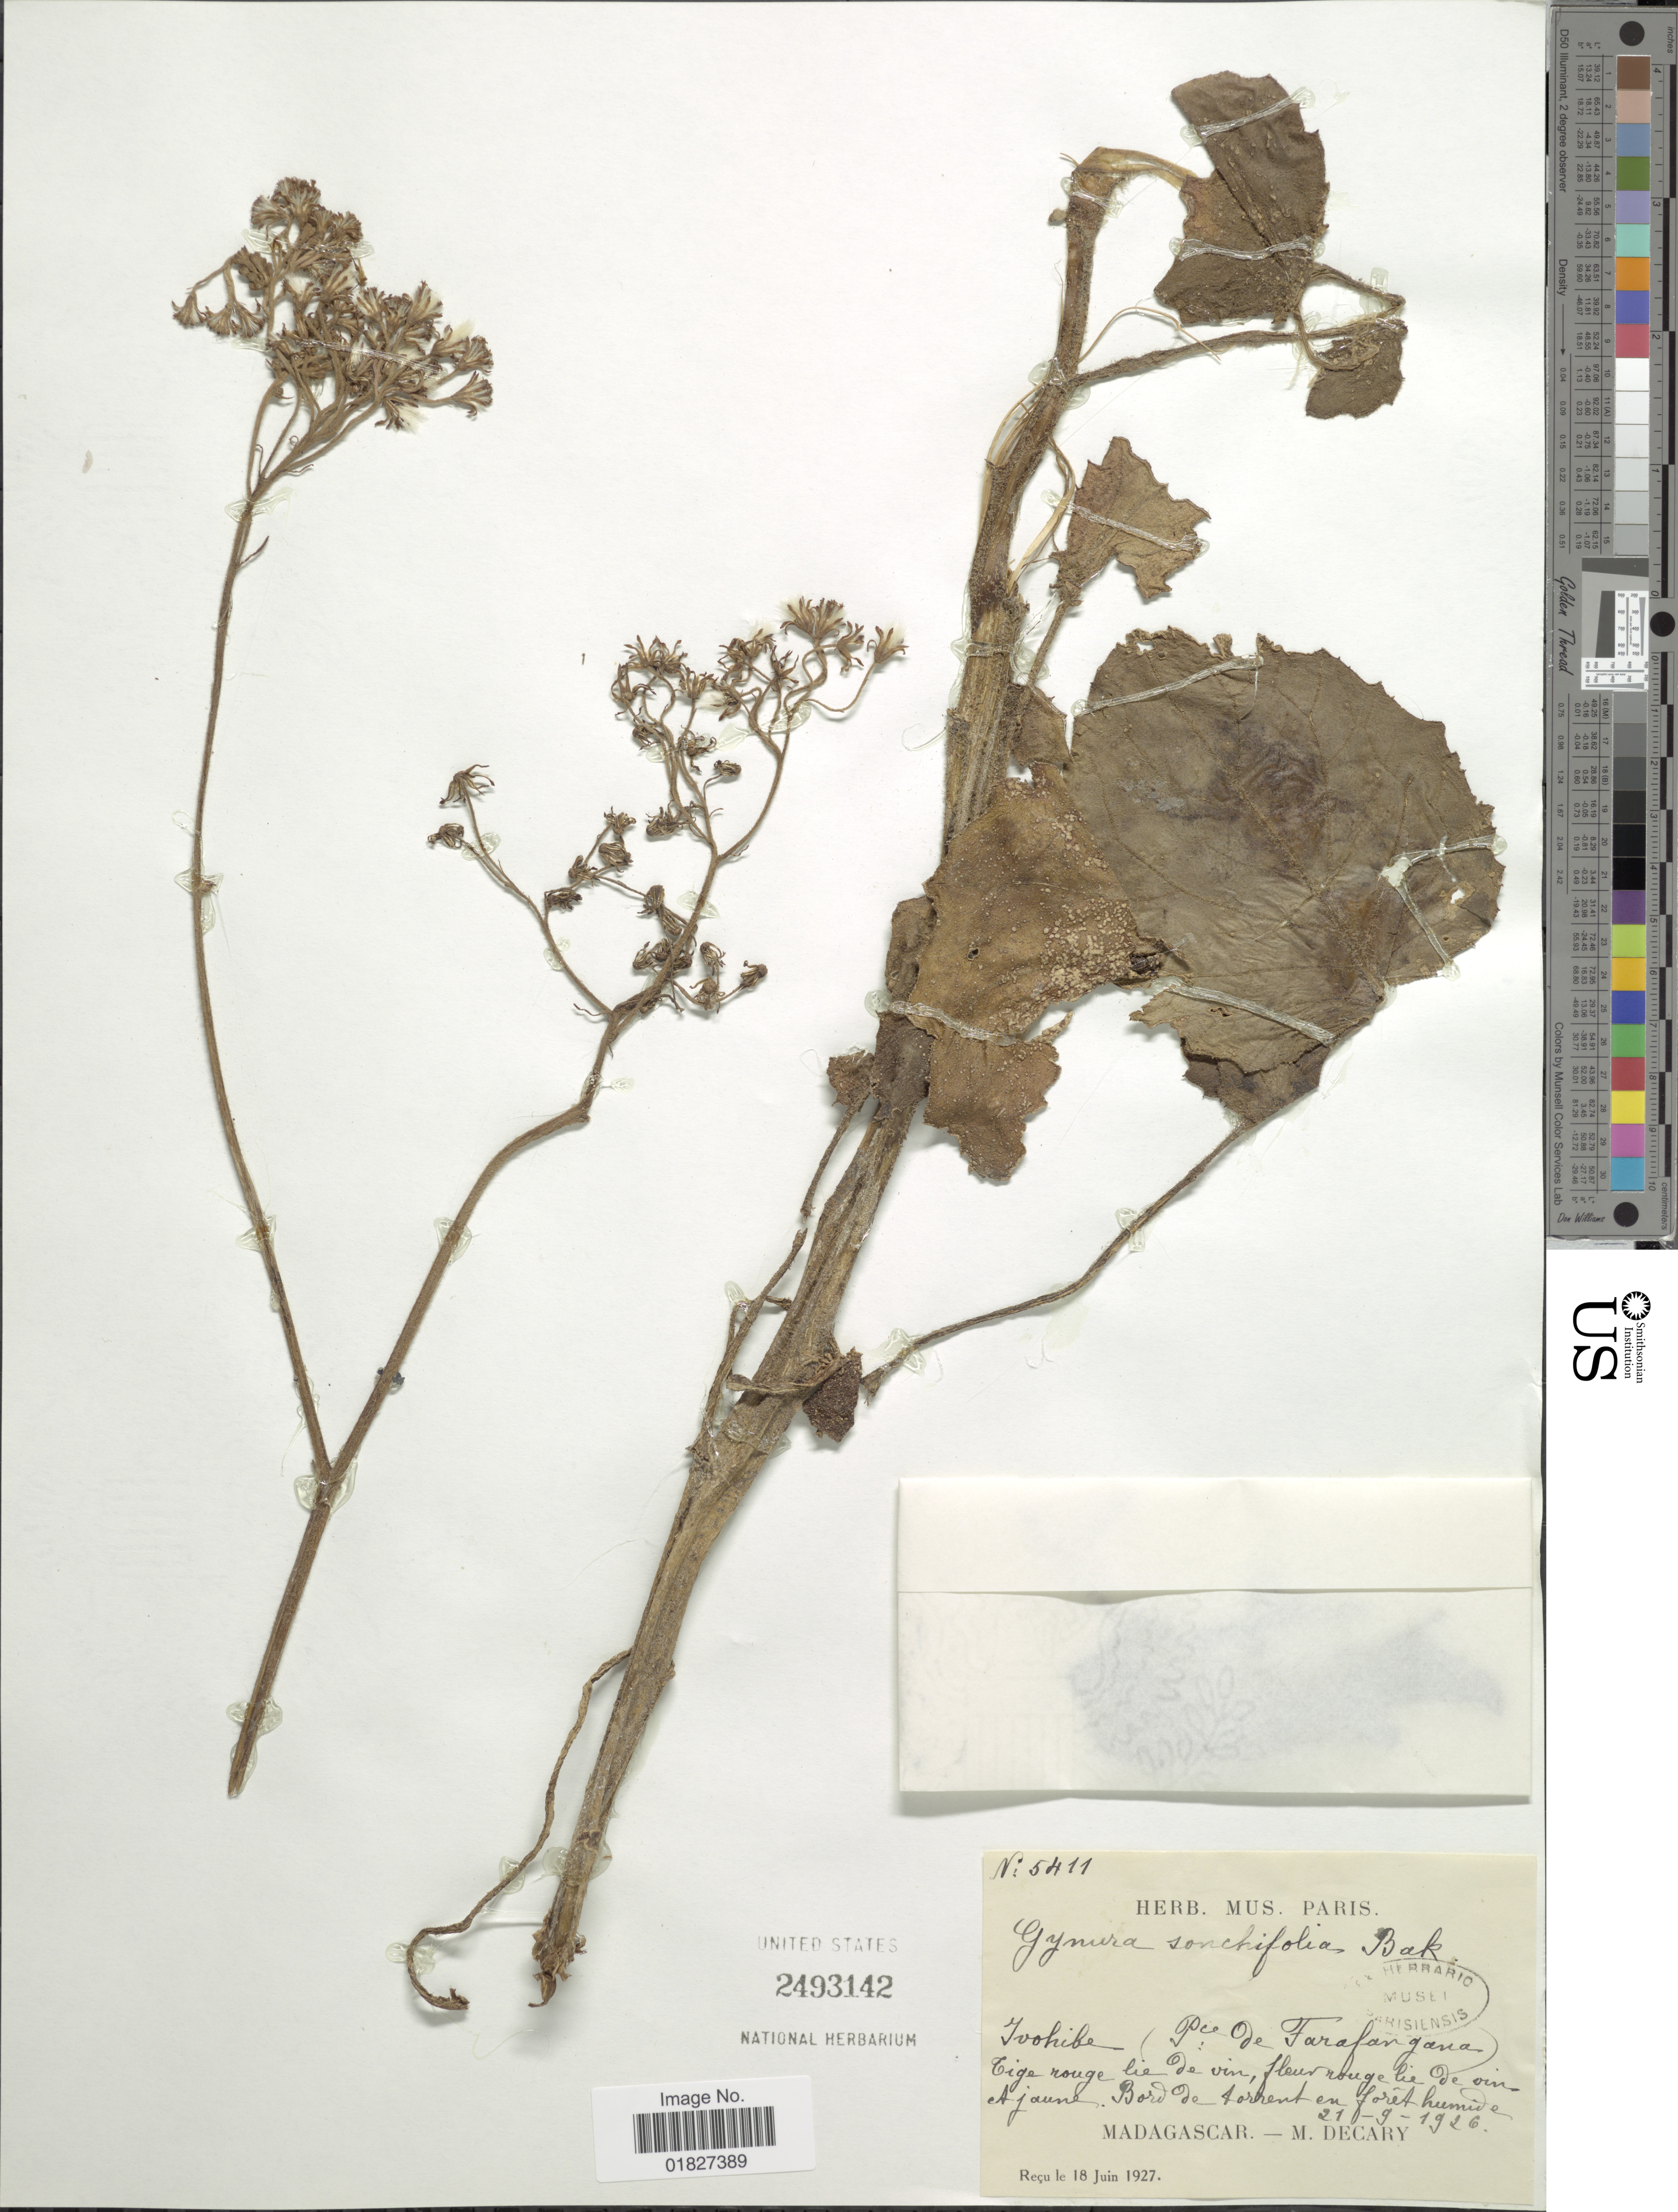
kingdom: Plantae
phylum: Tracheophyta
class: Magnoliopsida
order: Asterales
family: Asteraceae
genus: Gynura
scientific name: Gynura sonchifolia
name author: Baker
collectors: R. Decary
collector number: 5411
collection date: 1926-09-21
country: Madagascar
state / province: Atsimo-Atsinanana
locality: Ivohibe (Pce de Farafangana) [Province of Farafangana]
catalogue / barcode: US 2493142